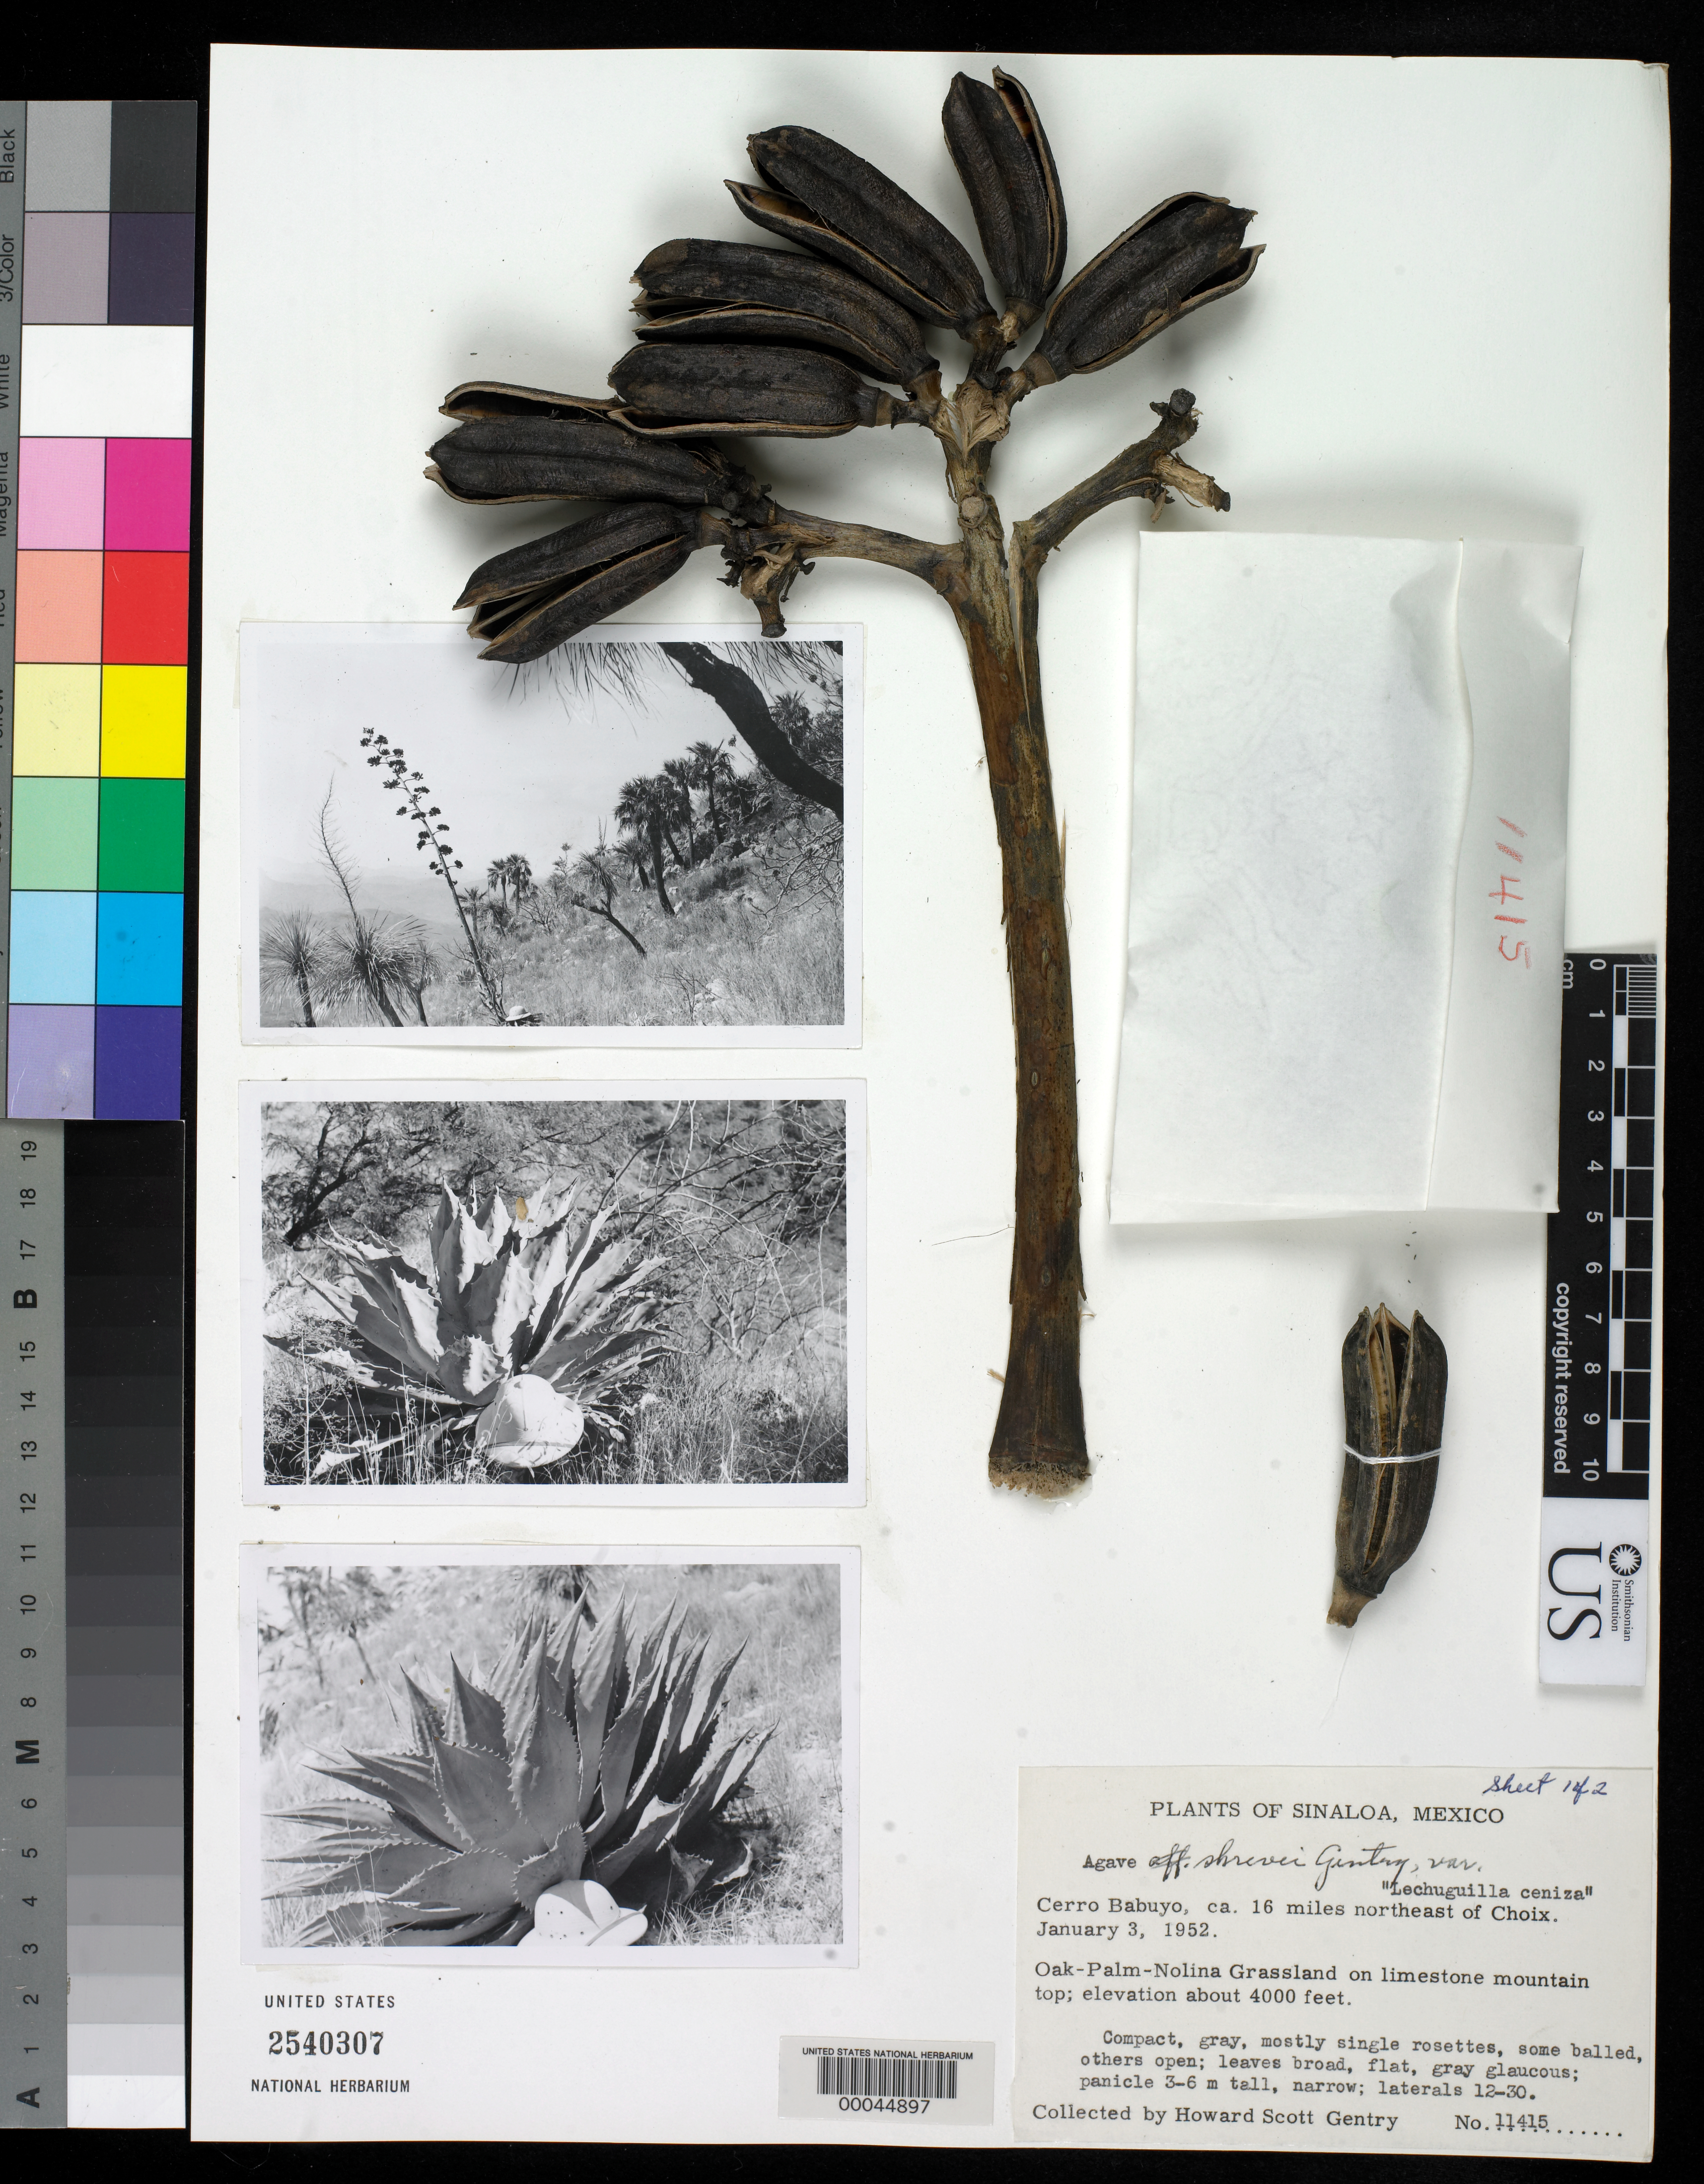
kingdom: Plantae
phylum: Tracheophyta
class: Liliopsida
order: Asparagales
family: Asparagaceae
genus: Agave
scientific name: Agave shrevei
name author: Gentry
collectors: H. S. Gentry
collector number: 11415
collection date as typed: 03 Jan 1952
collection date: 1952-01-03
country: Mexico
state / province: Sinaloa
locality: Cerro babuyo, ca 16 mi NE of choix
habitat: Grassland on limestone mountain top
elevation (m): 1219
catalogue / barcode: US 2540307